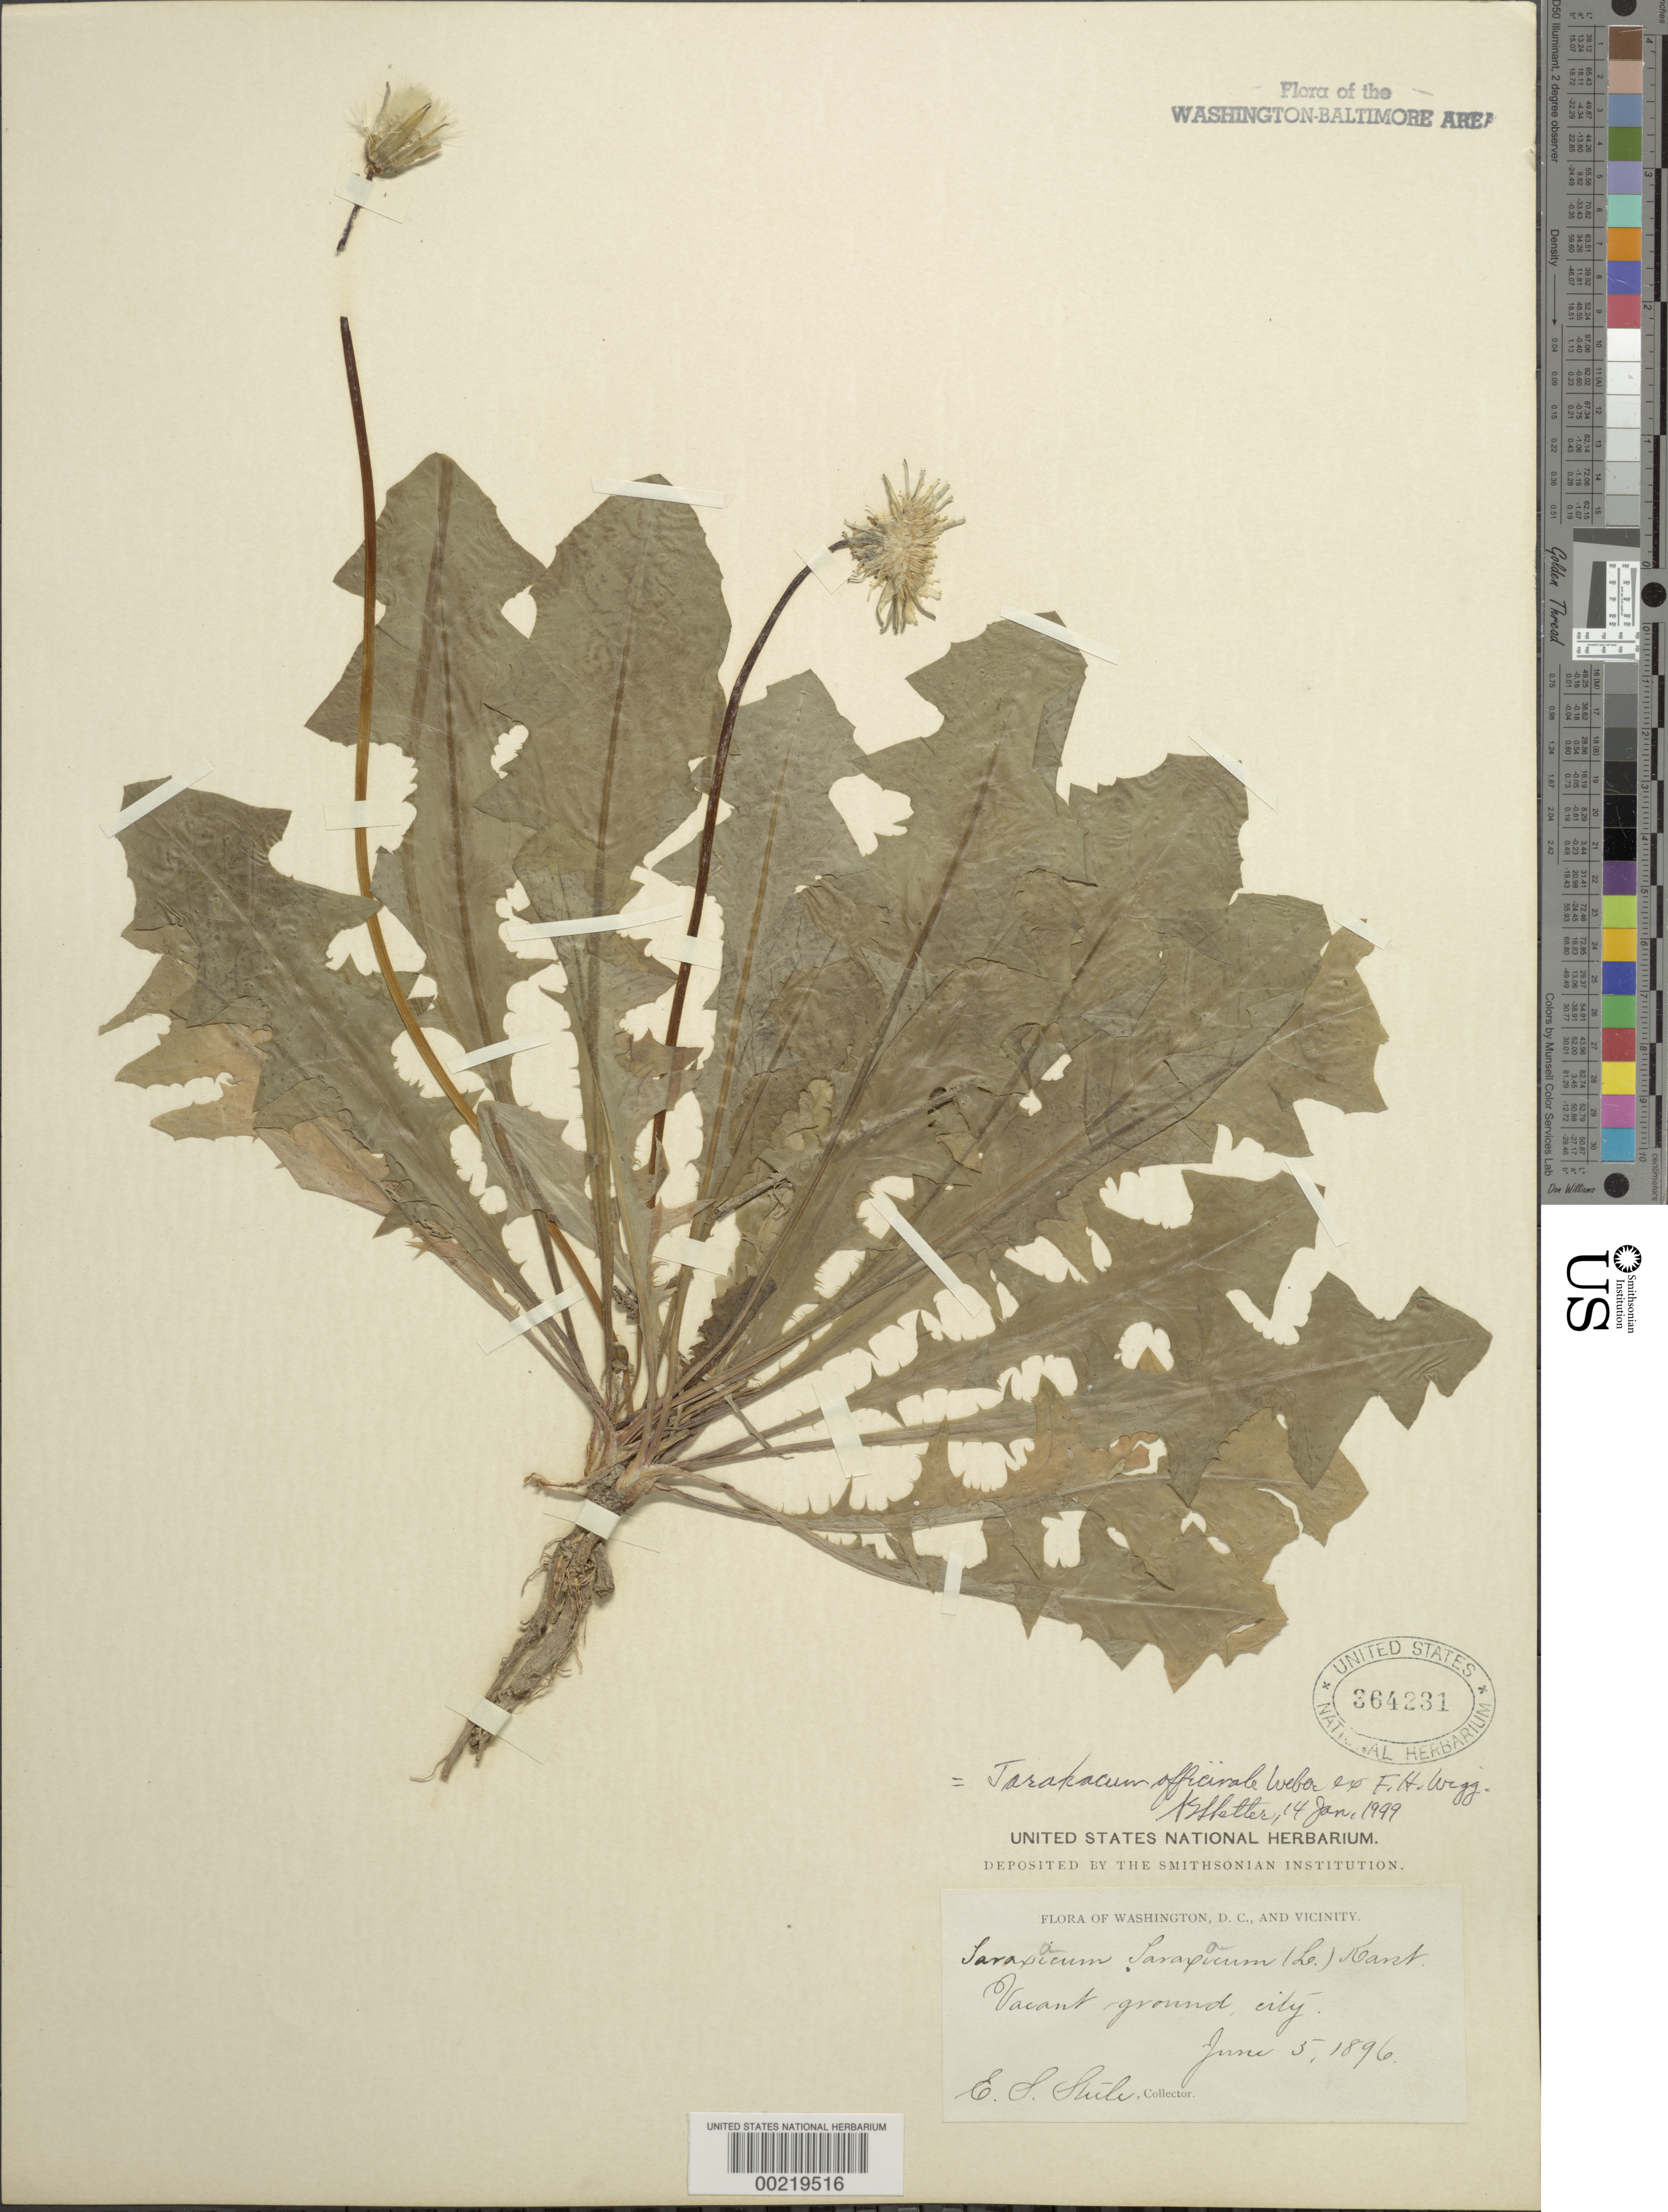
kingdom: Plantae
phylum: Tracheophyta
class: Magnoliopsida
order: Asterales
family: Asteraceae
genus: Taraxacum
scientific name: Taraxacum officinale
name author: G.H. Weber ex F.H. Wigg.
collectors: E. Steele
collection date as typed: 05 Jun 1896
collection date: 1896-06-05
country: United States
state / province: District of Columbia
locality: vacant ground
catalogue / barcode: US 364231